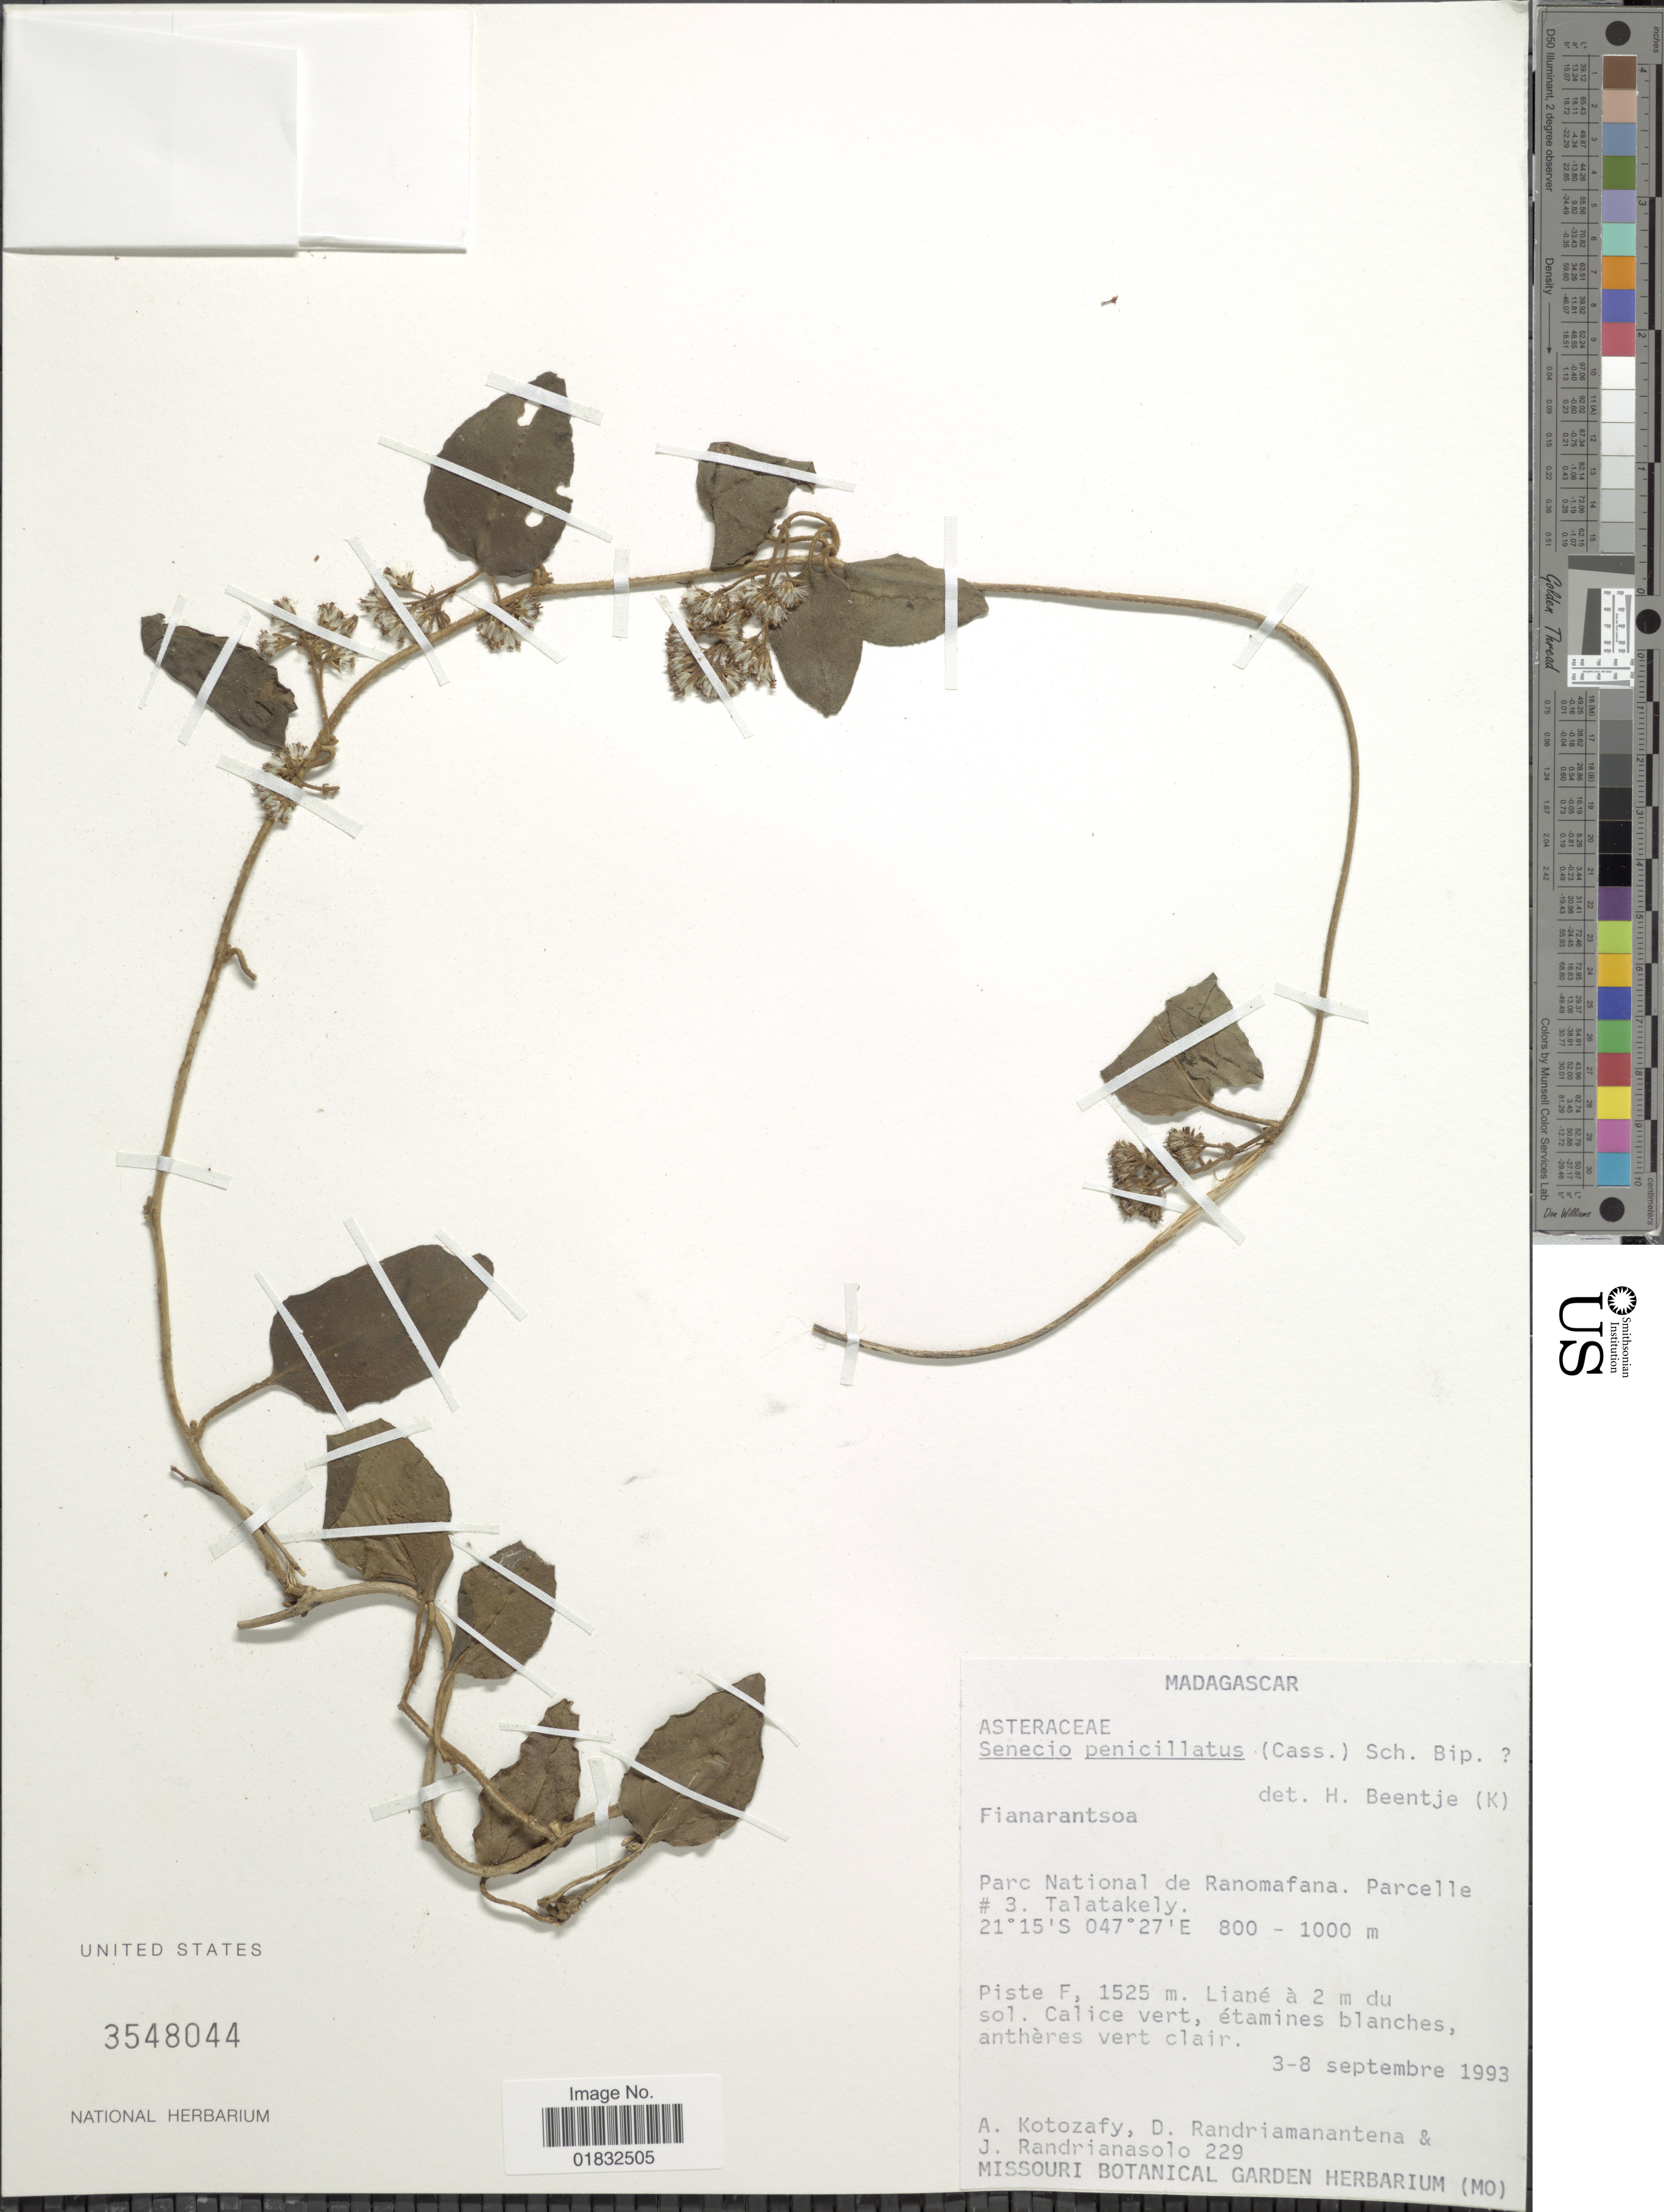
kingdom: Plantae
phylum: Tracheophyta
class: Magnoliopsida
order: Asterales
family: Asteraceae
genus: Hubertia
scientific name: Hubertia tomentosa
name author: (Lam.) C. Jeffrey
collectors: A. Kotozafy, D. Randriamanantena & J. Randrianasolo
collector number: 229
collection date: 1993-09-03/1993-09-08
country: Madagascar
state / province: Vatovavy Fitovinany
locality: Parc National de Ranomafana. Parcelle # 3, Talatakely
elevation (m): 800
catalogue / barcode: US 3548044